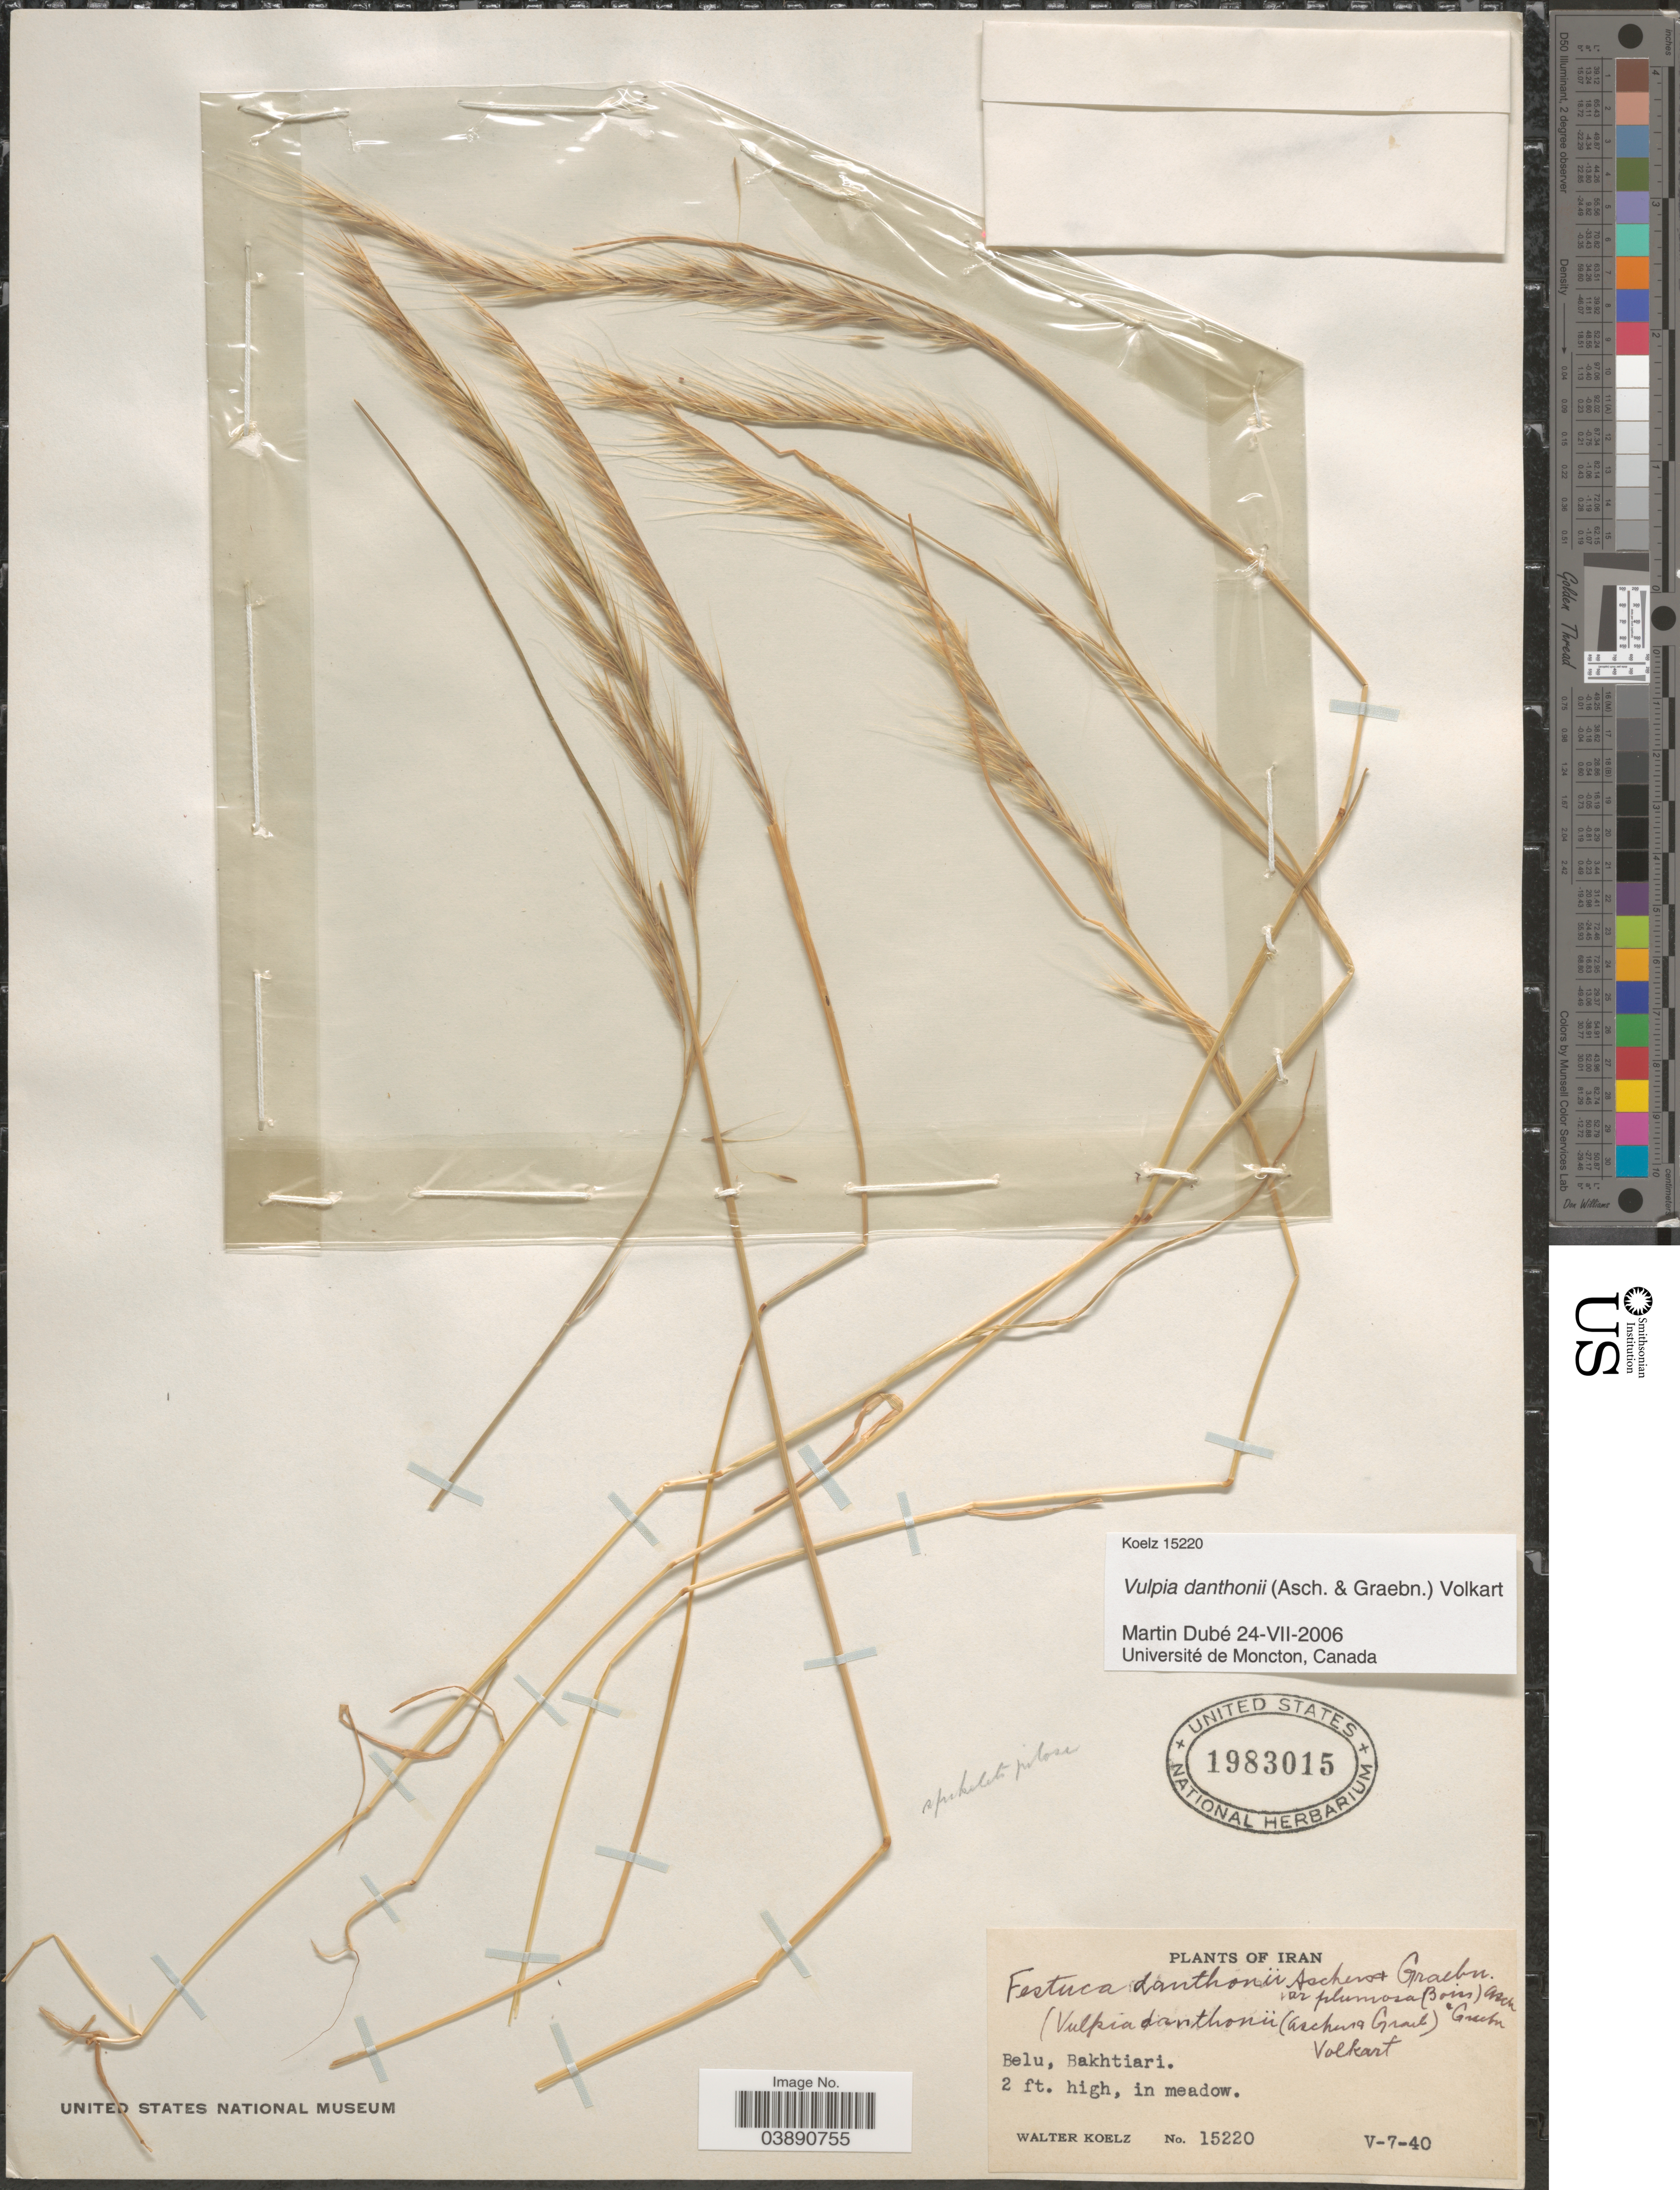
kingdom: Plantae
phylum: Tracheophyta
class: Liliopsida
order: Poales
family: Poaceae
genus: Festuca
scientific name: Festuca ambigua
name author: Le Gall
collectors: W. N. Koelz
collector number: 15220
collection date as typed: Transcribed d/m/y: 7/5/40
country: Iran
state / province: Chahar Mahaal and Bakhtiari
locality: Belu, Bakhtiari.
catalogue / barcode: US 1983015